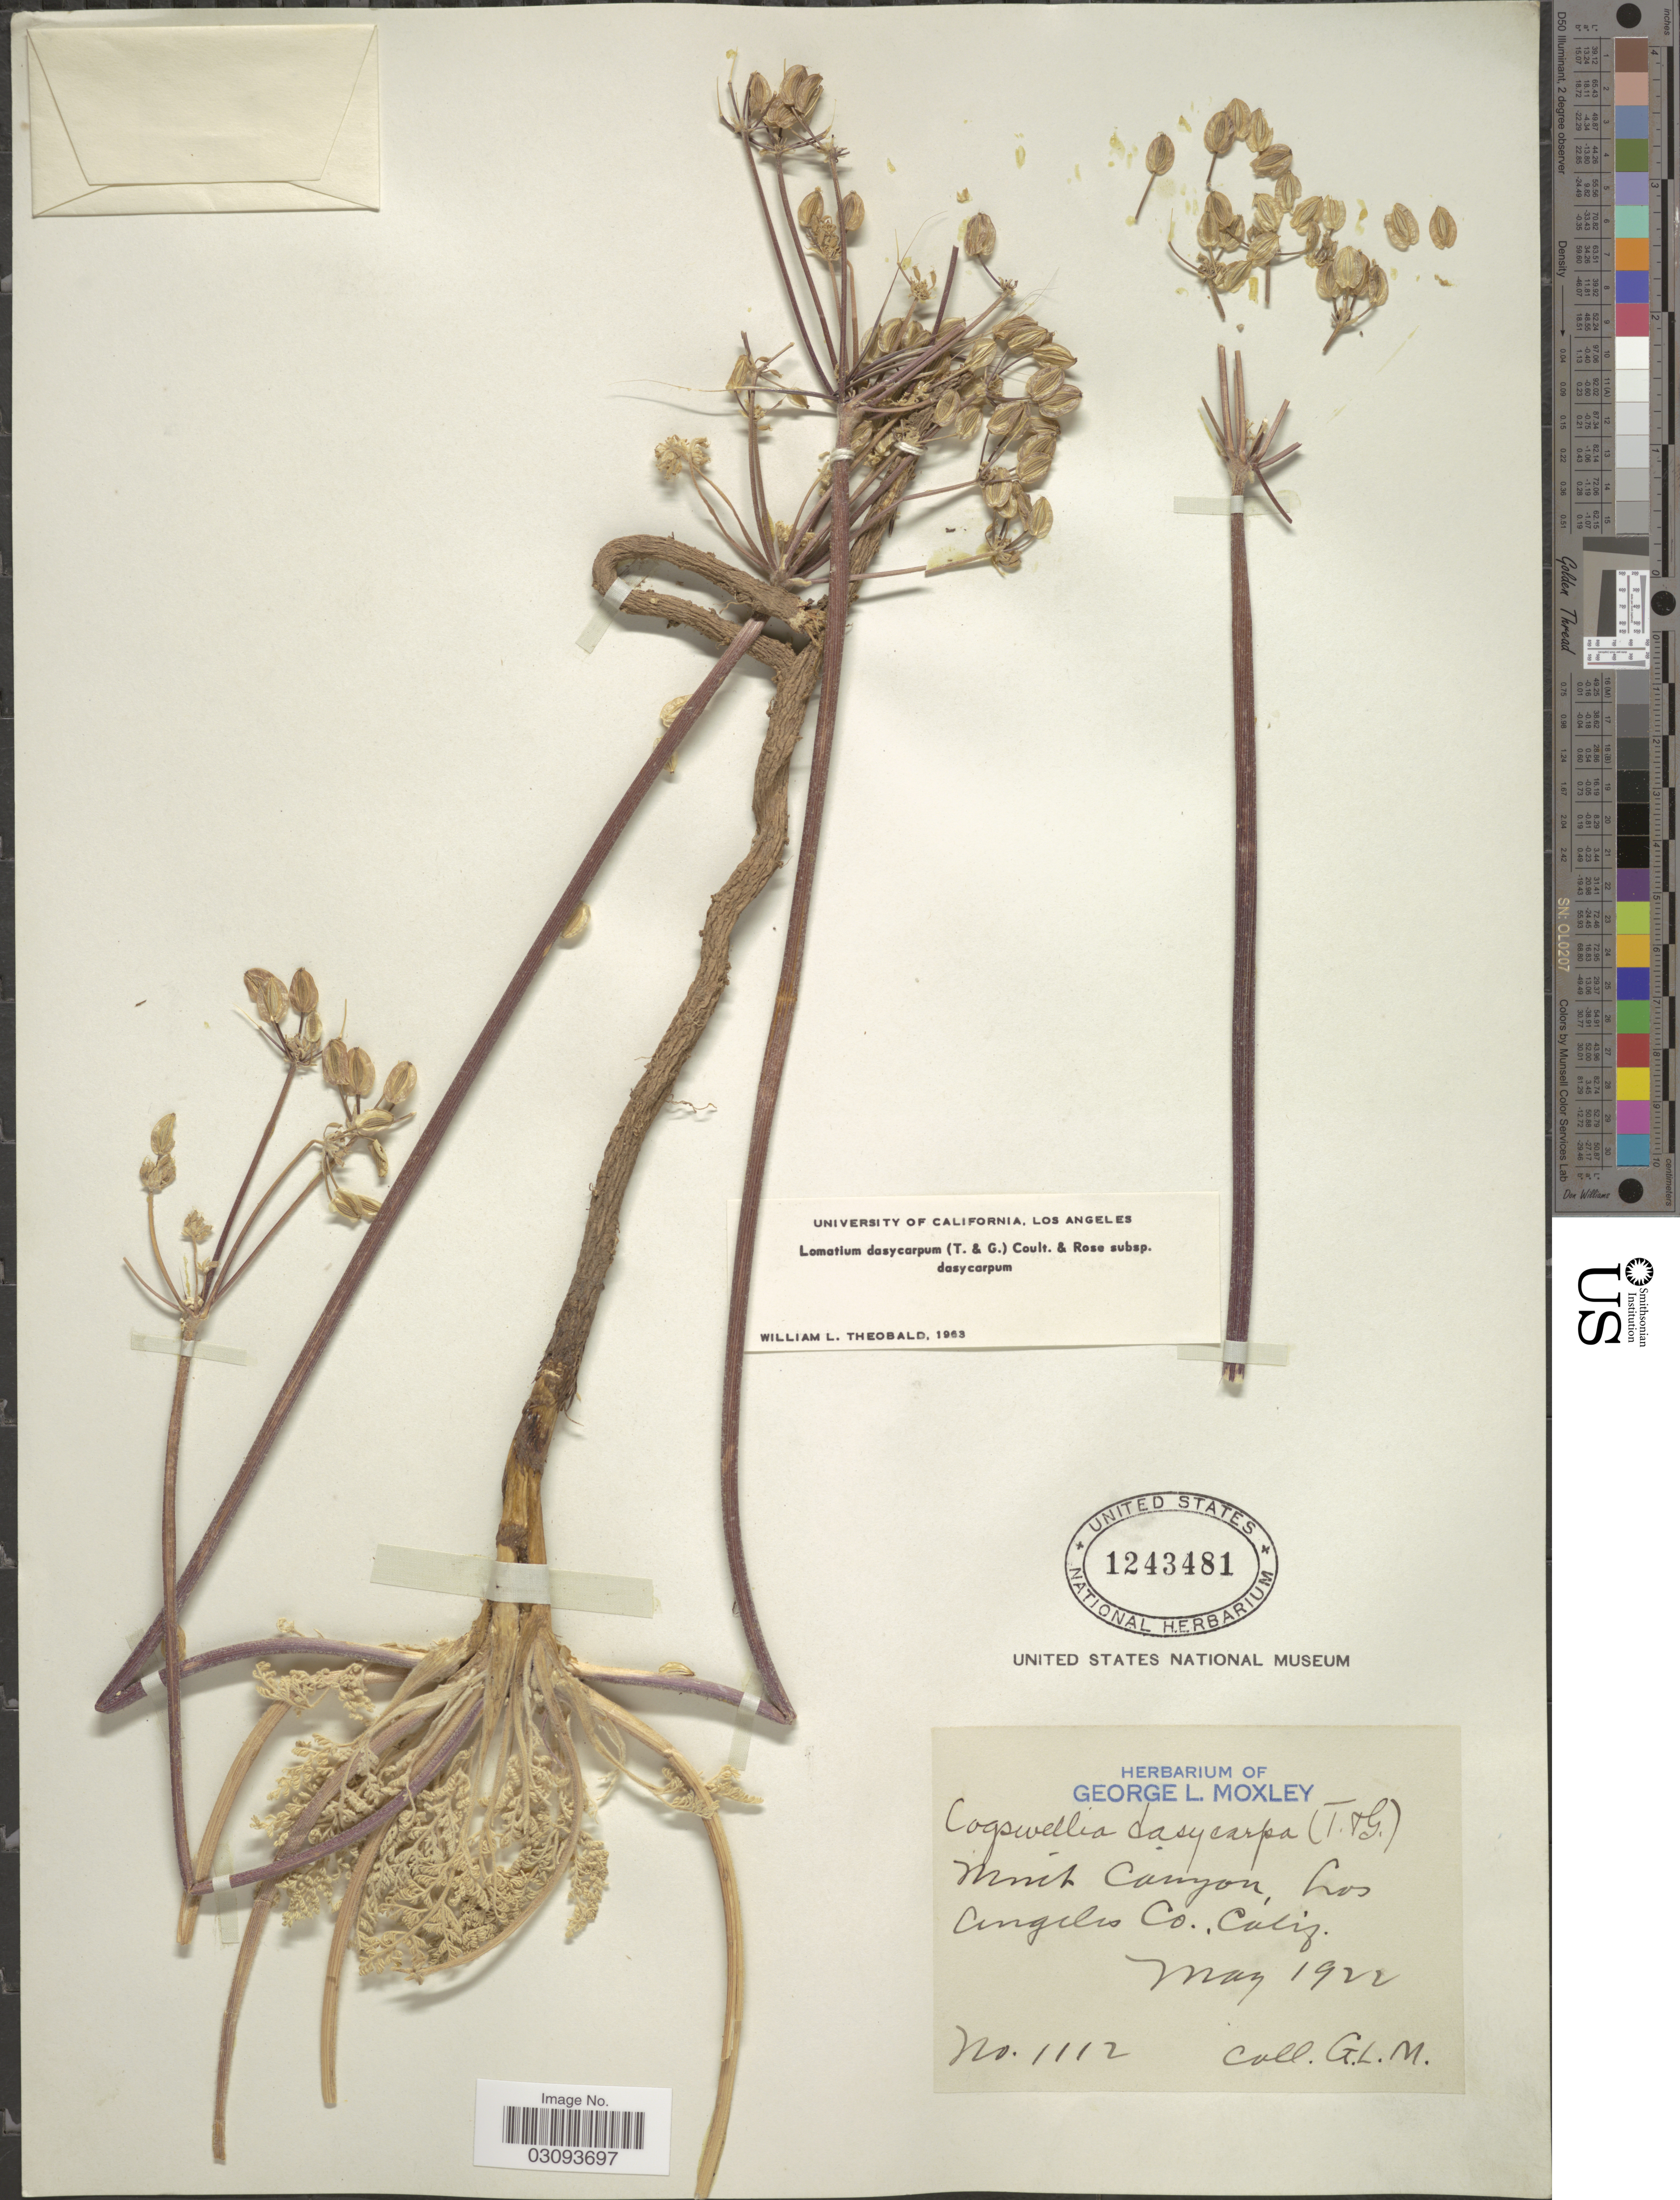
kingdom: Plantae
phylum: Tracheophyta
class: Magnoliopsida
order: Apiales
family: Apiaceae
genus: Lomatium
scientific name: Lomatium dasycarpum subsp. dasycarpum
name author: (Torr.) J.M. Coult. & Rose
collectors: G. L. Moxley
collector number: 1112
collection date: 1922-05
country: United States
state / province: California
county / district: Los Angeles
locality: Mint Canyon, Los Angeles Co.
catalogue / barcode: US 1243481